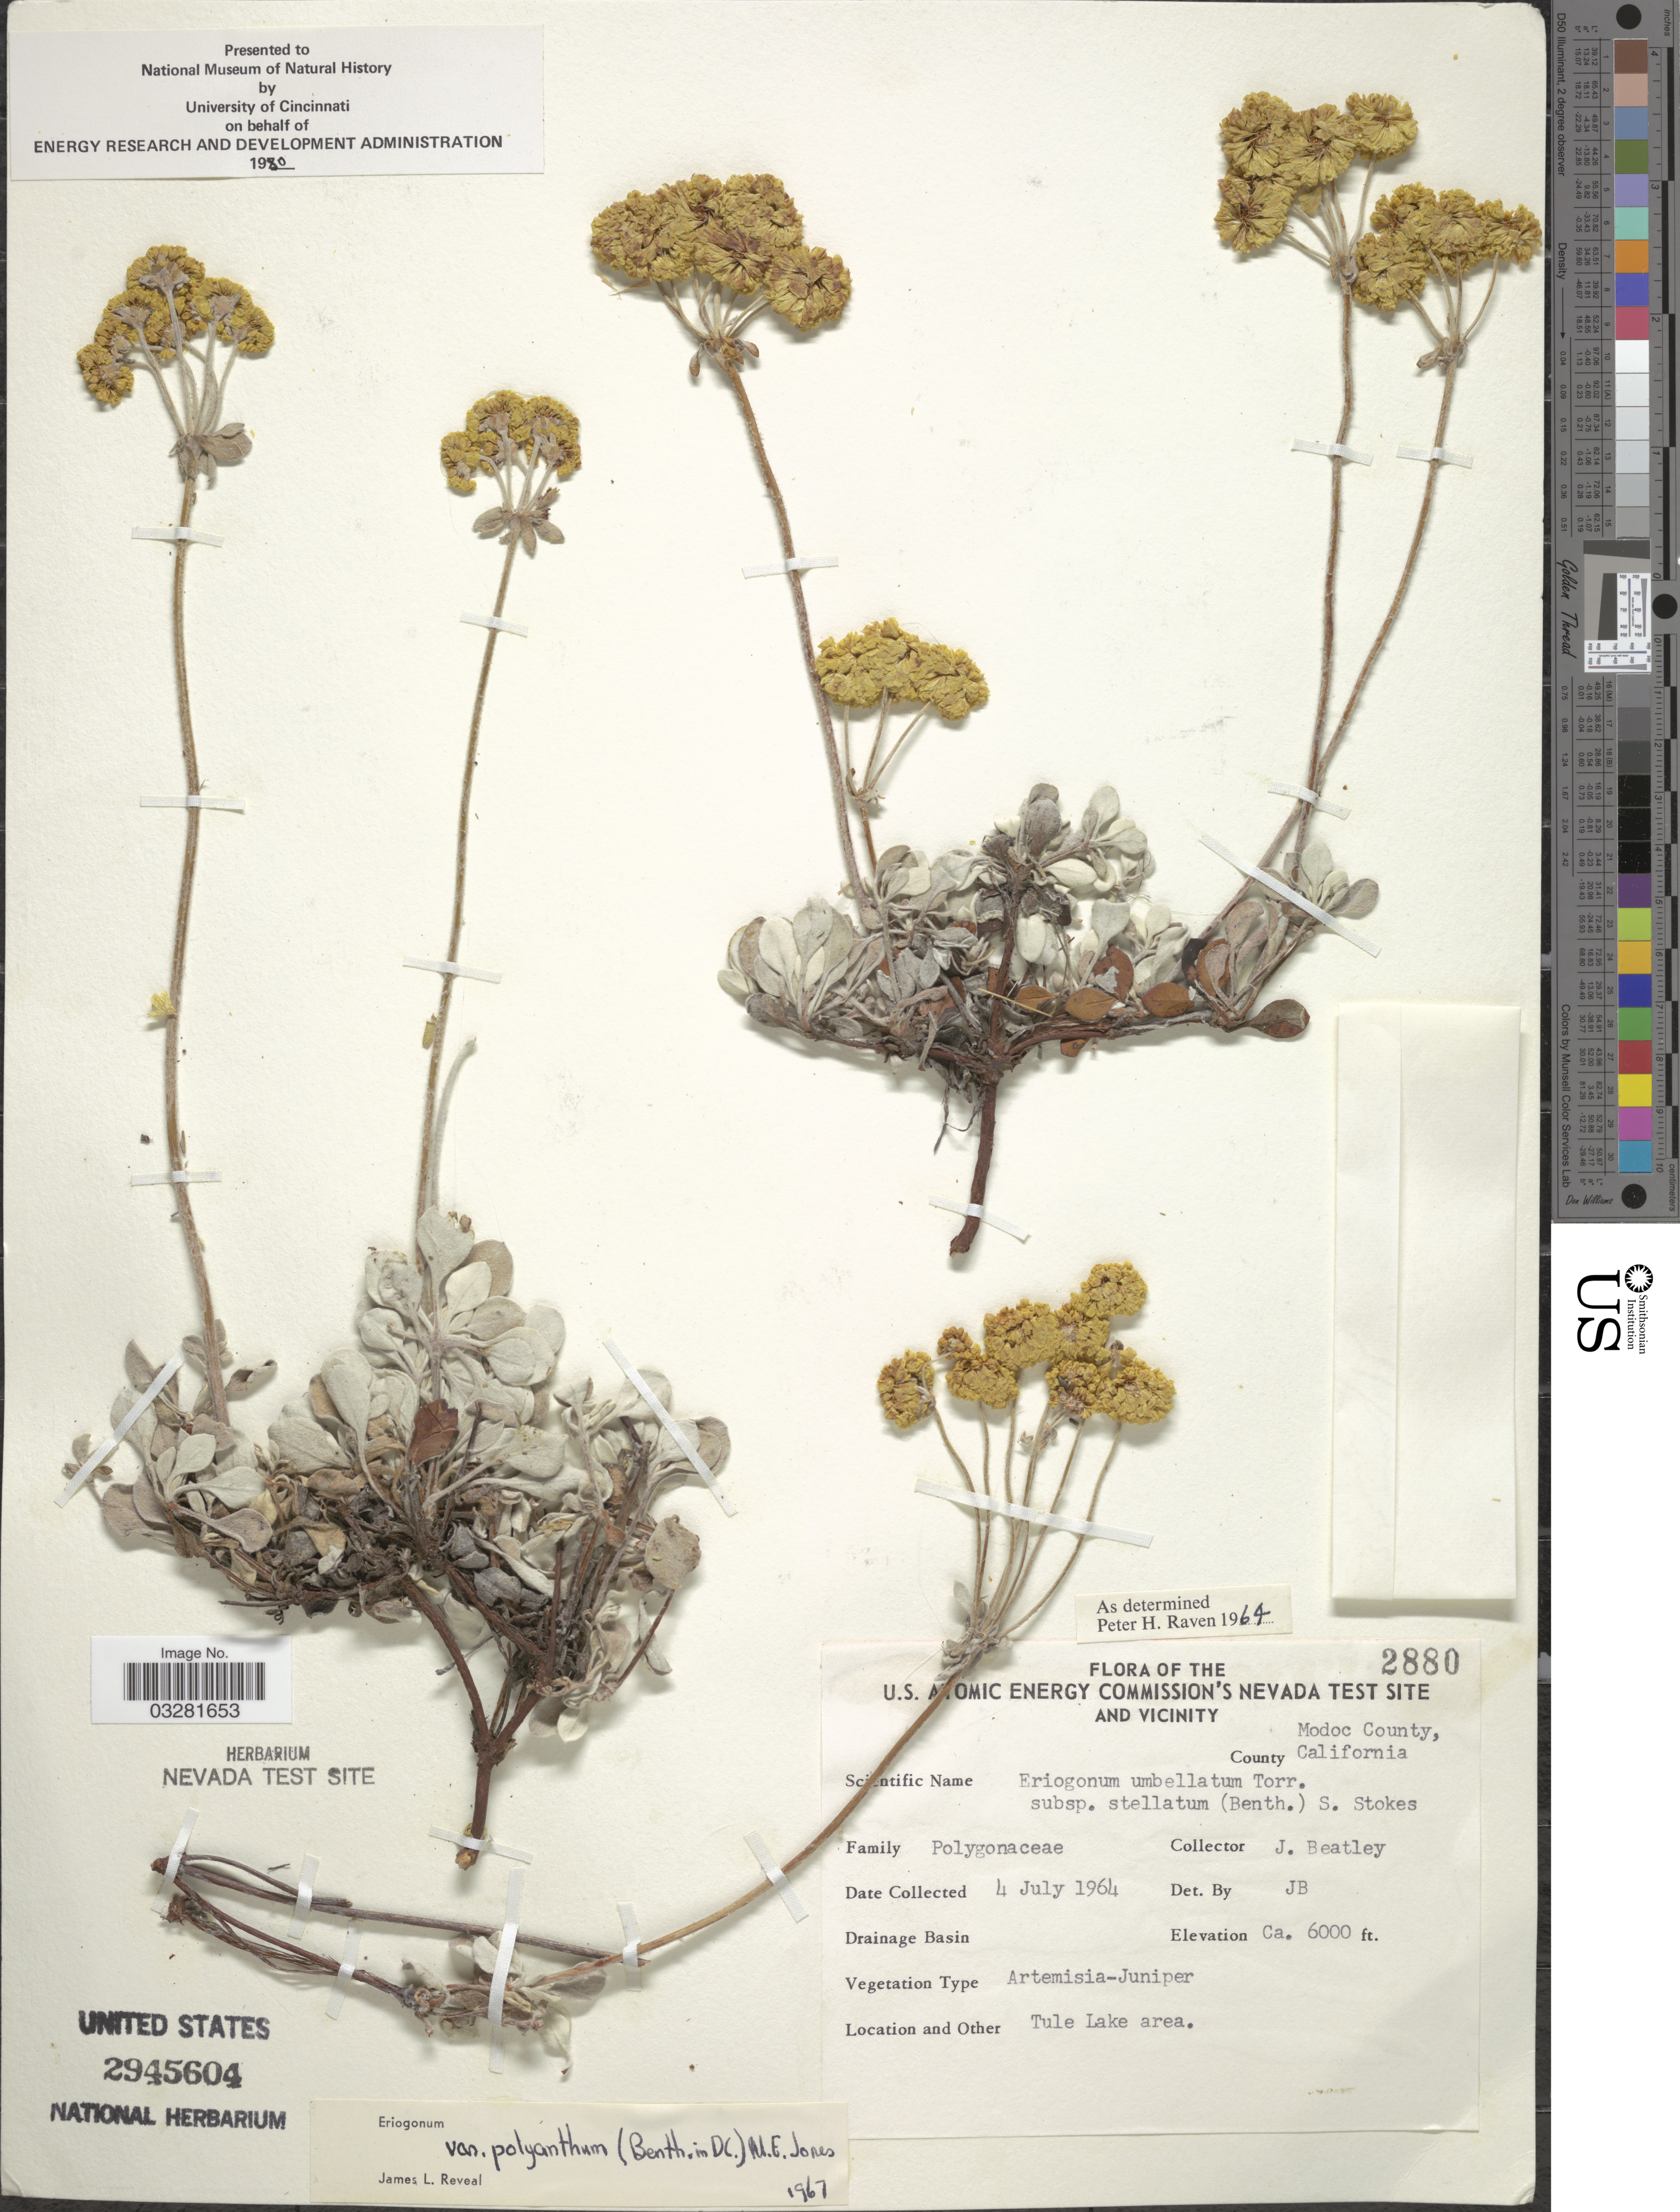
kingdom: Plantae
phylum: Tracheophyta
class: Magnoliopsida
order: Caryophyllales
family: Polygonaceae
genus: Eriogonum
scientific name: Eriogonum umbellatum var. polyanthum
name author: Torr.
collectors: J. C. Beatley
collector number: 2880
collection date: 1964-07-04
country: United States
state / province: California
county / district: Modoc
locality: Modoc County. Tule Lake area.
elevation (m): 1829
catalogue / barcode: US 2945604